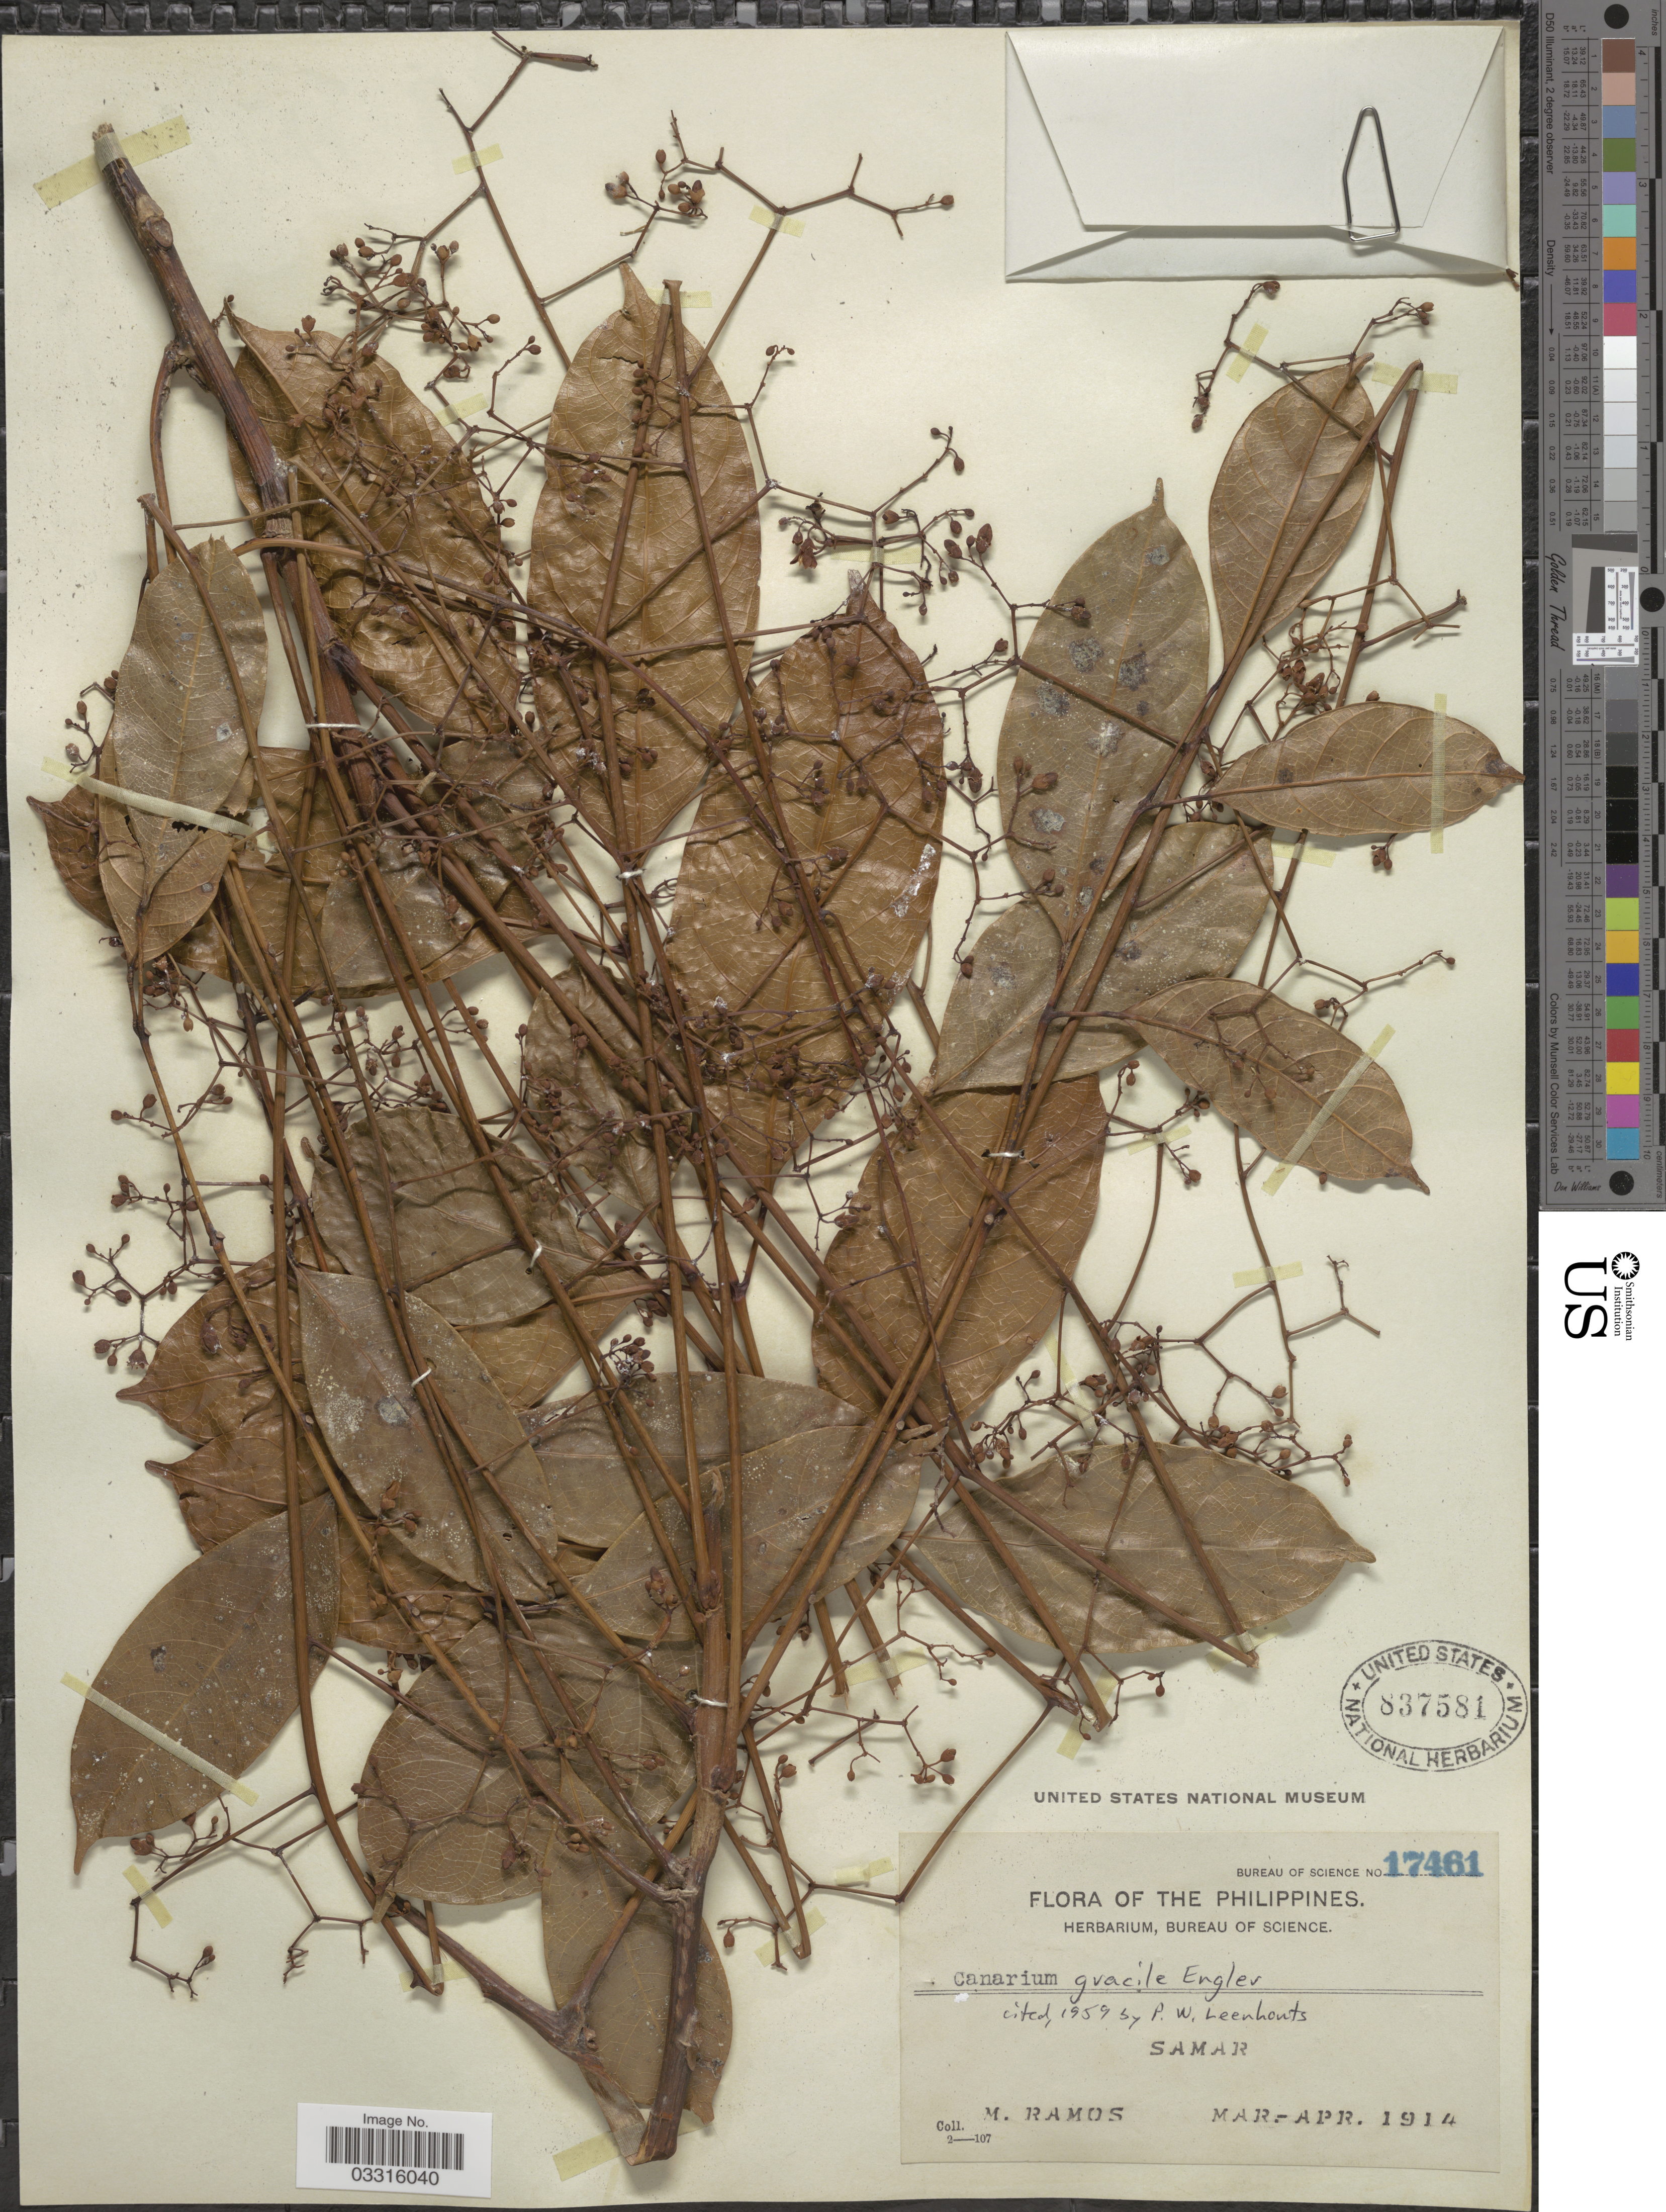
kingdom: Plantae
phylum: Tracheophyta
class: Magnoliopsida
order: Sapindales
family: Burseraceae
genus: Canarium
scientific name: Canarium gracile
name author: Engl.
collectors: M. Ramos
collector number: Bureau of Science 17461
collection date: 1914-03/1914-04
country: Philippines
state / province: Eastern Visayas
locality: Samar.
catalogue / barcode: US 837581